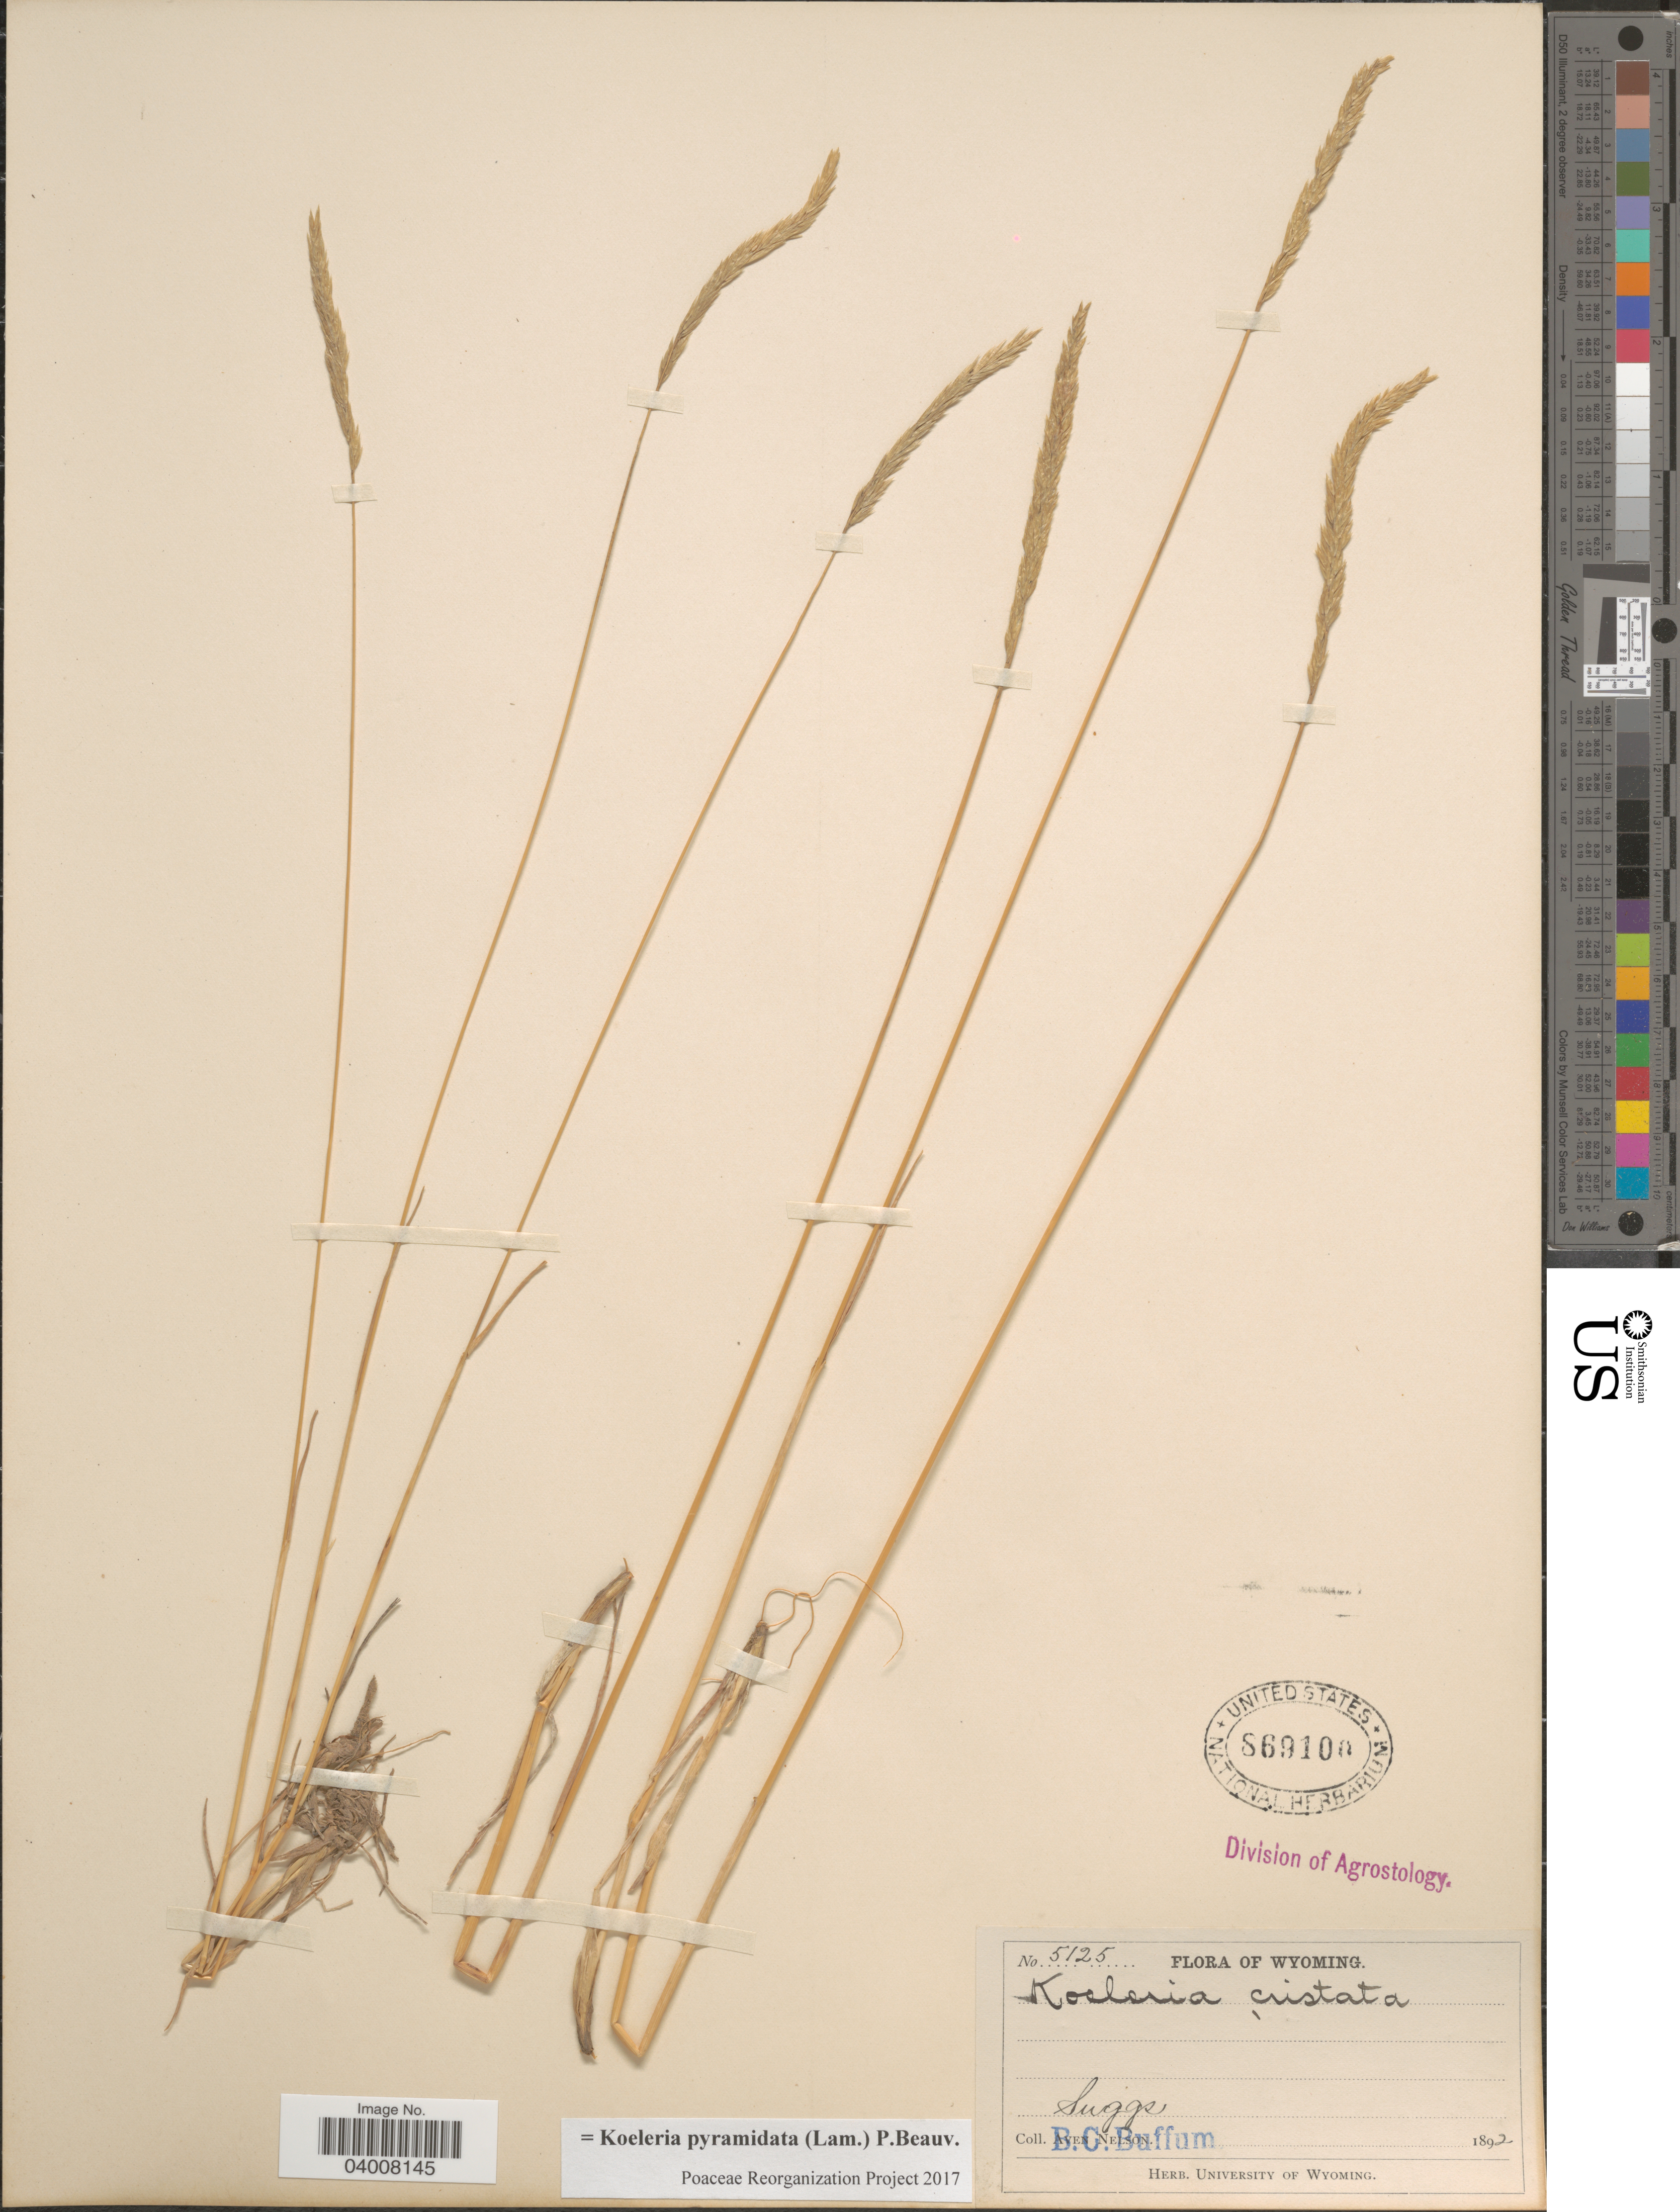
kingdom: Plantae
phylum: Tracheophyta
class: Liliopsida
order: Poales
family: Poaceae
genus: Koeleria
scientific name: Koeleria pyramidata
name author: (Lam.) P. Beauv.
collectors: B. Buffum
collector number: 5125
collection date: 1892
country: United States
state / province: Wyoming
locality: Suggs.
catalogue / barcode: US 869100